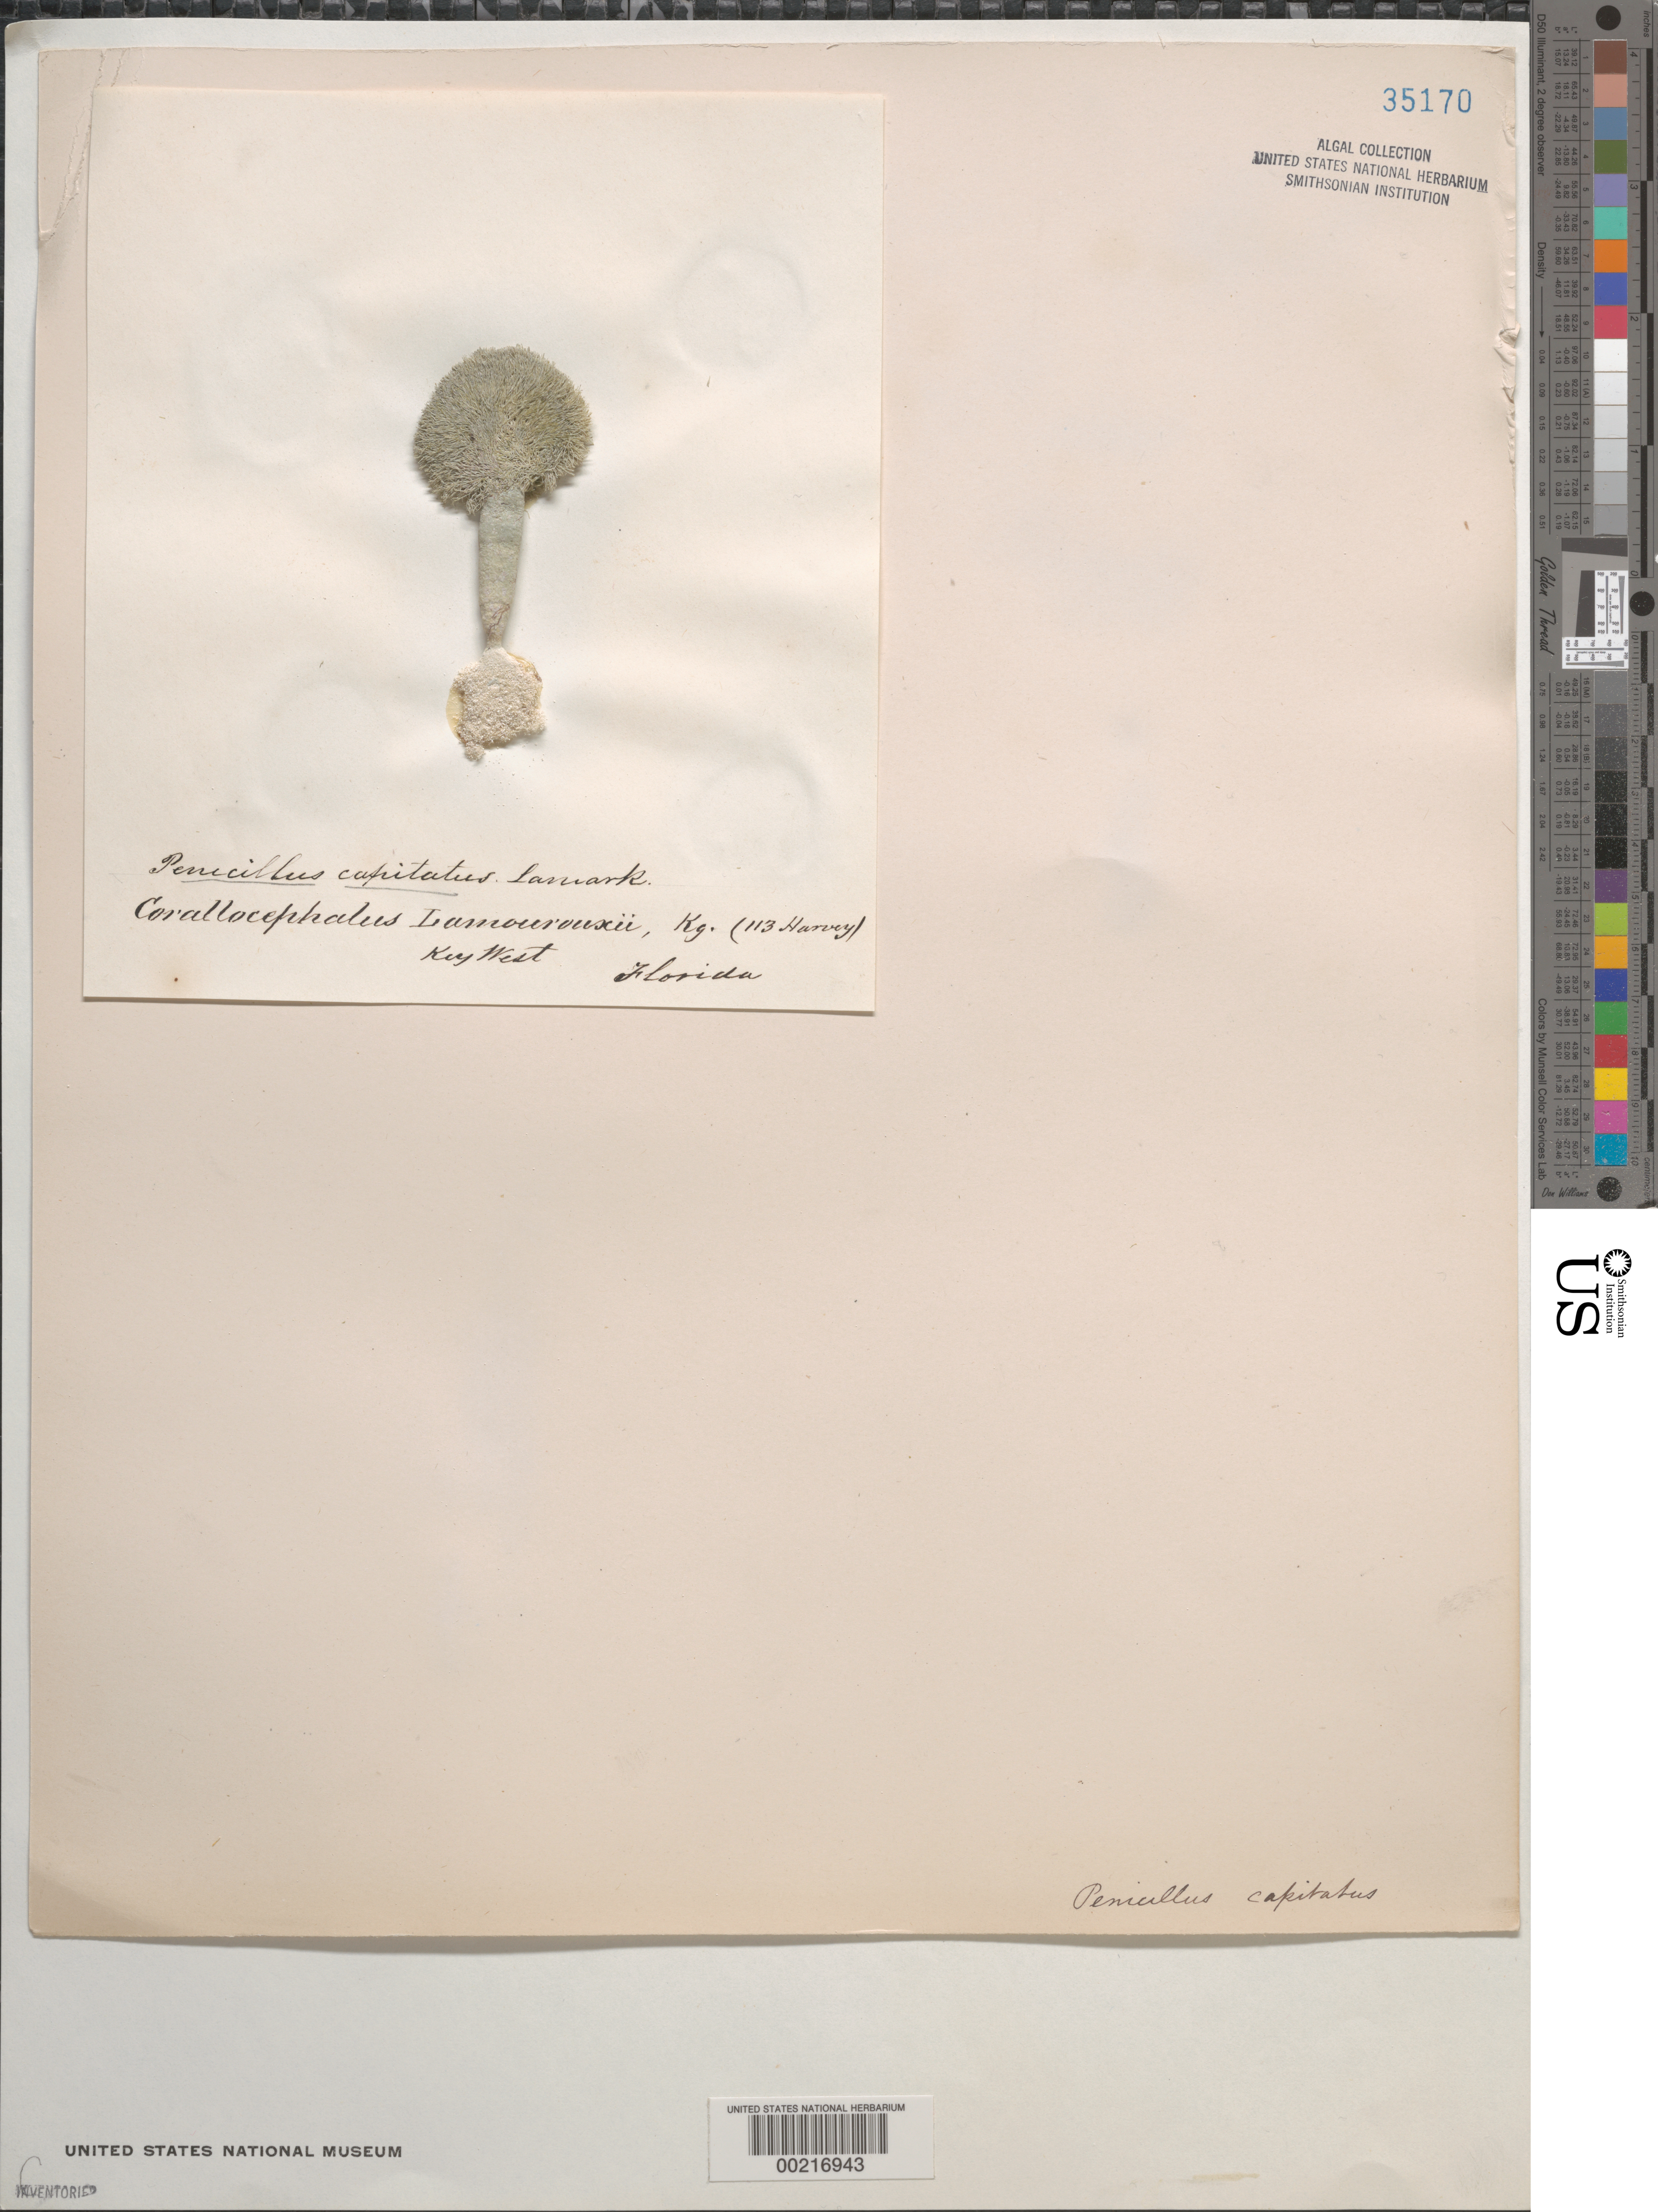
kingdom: Plantae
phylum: Chlorophyta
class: Ulvophyceae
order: Bryopsidales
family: Udoteaceae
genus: Penicillus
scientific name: Penicillus capitatus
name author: Lam.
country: United States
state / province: Florida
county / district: Monroe County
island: Key West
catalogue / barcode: US 35170